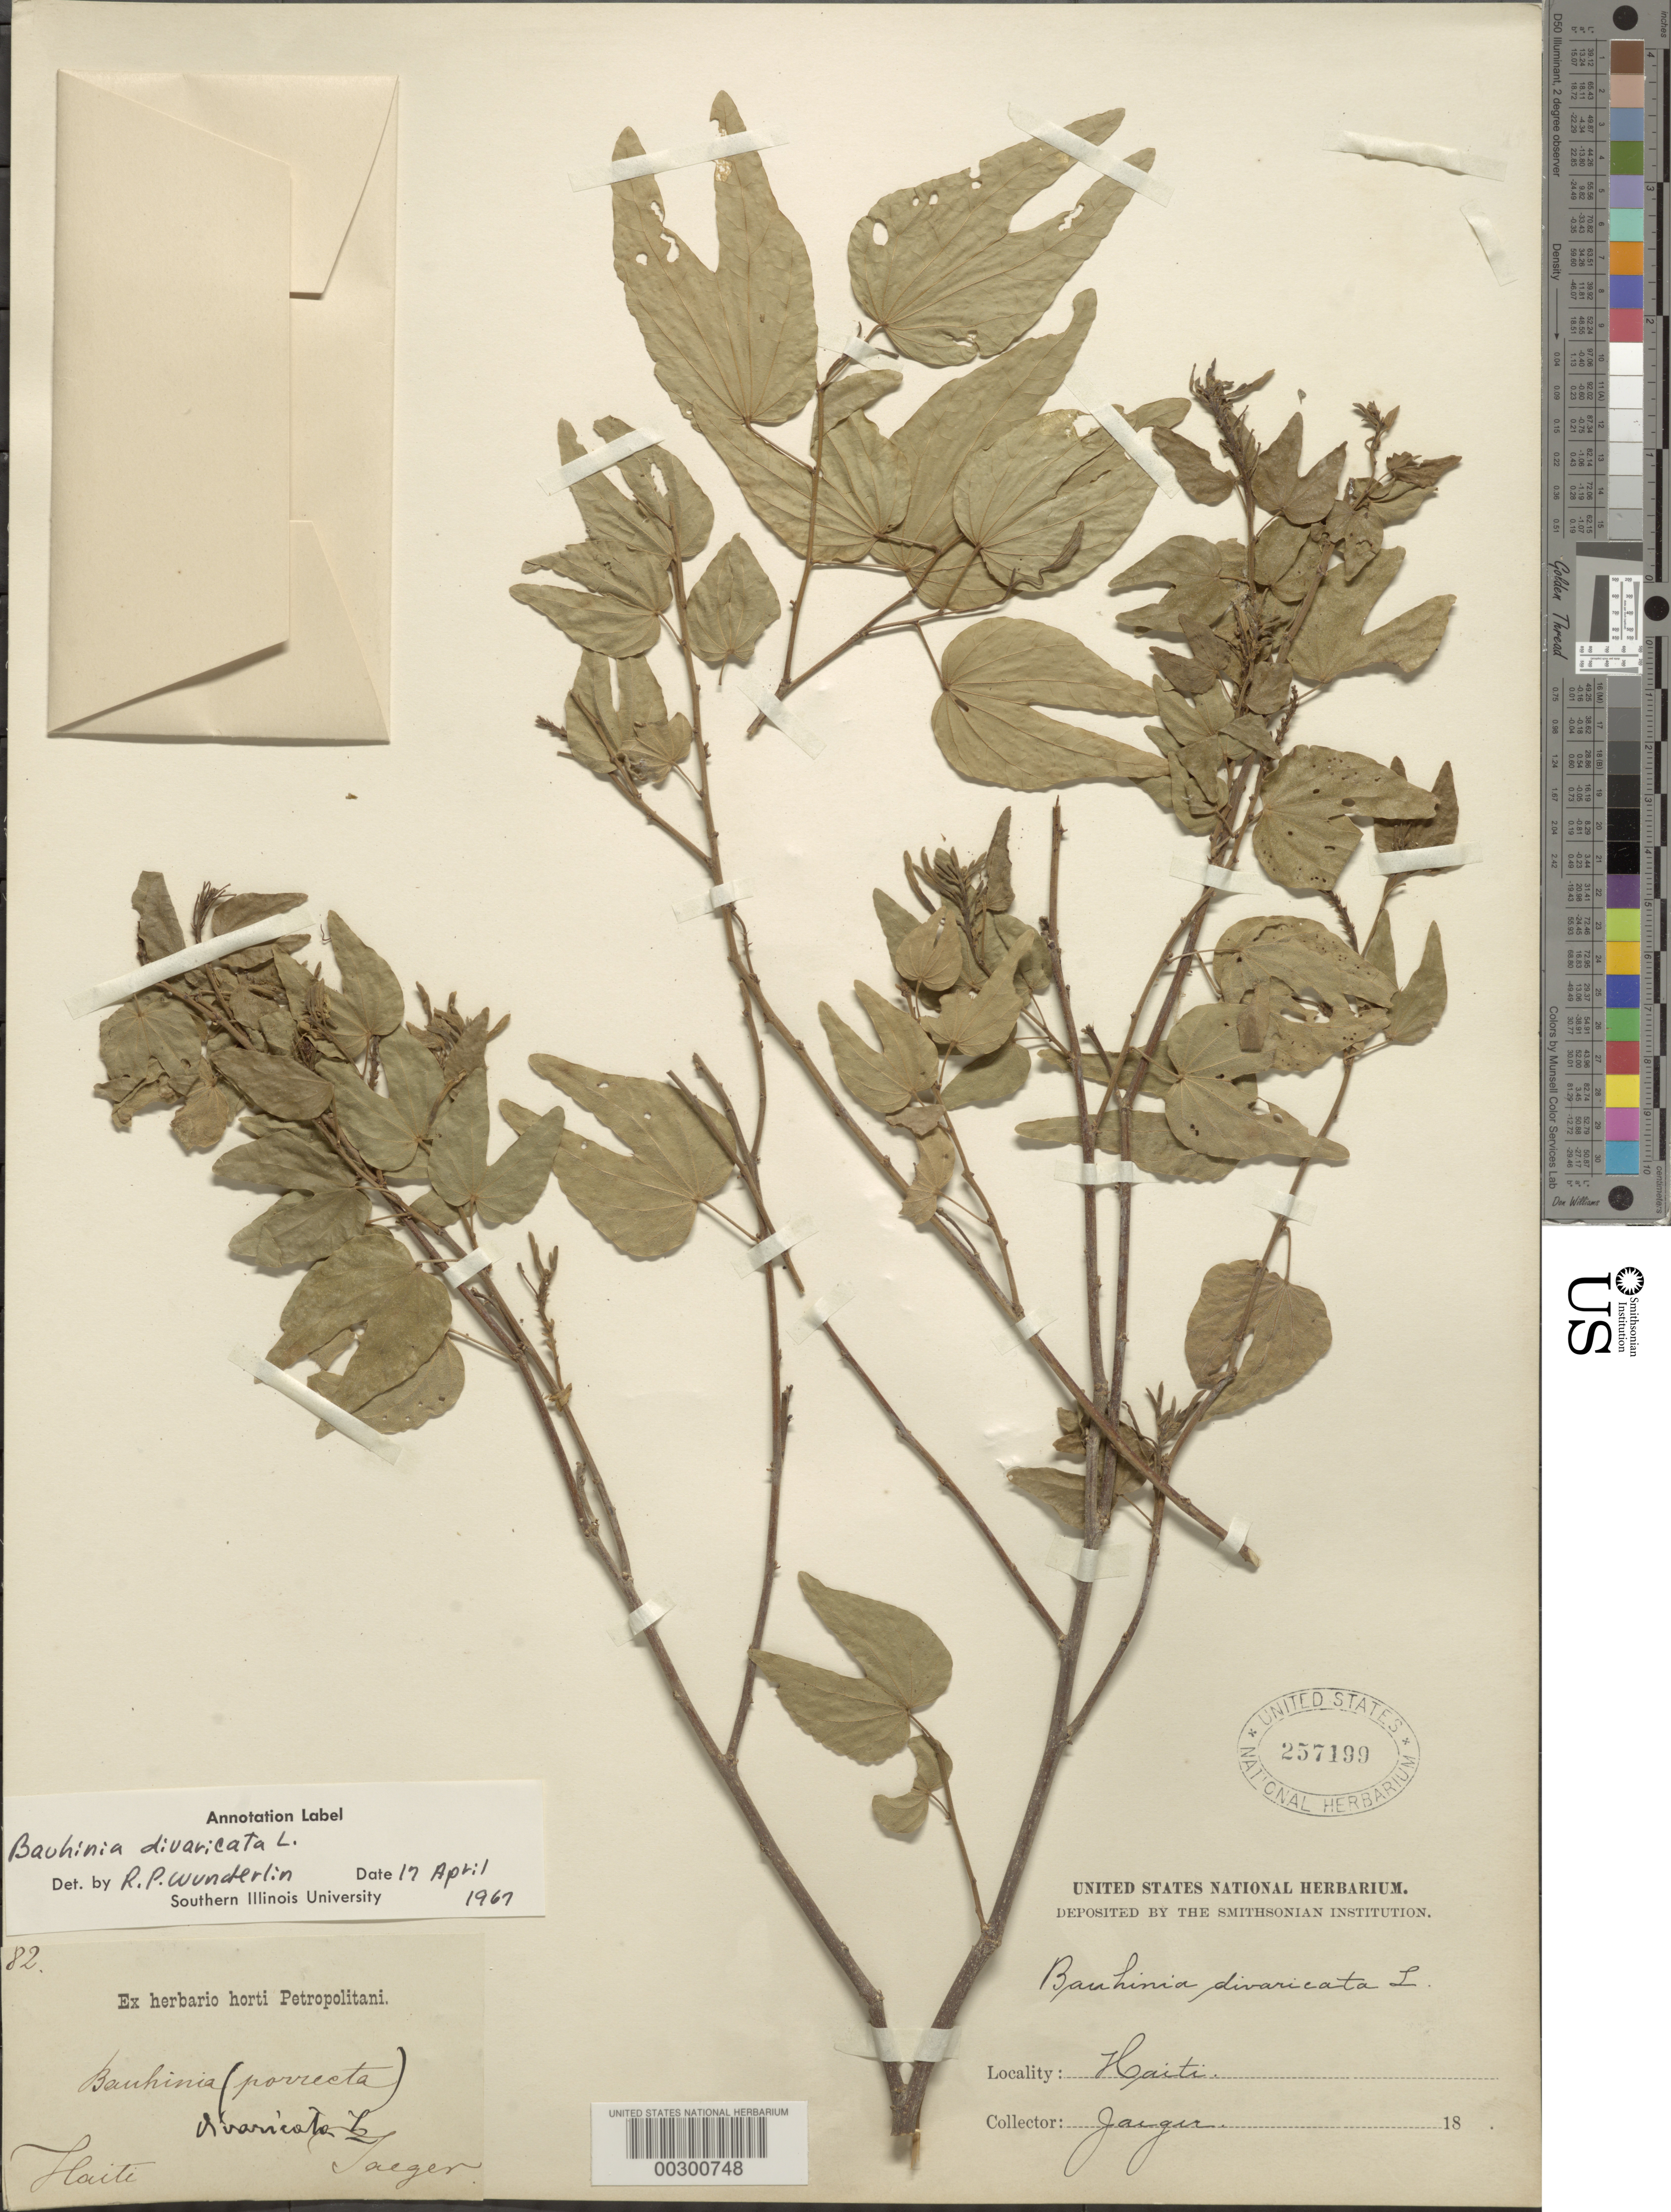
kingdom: Plantae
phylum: Tracheophyta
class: Magnoliopsida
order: Fabales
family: Fabaceae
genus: Bauhinia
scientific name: Bauhinia divaricata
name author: L.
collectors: E. Jaeger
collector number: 82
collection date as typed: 18--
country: Haiti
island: Hispaniola Island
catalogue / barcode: US 257199